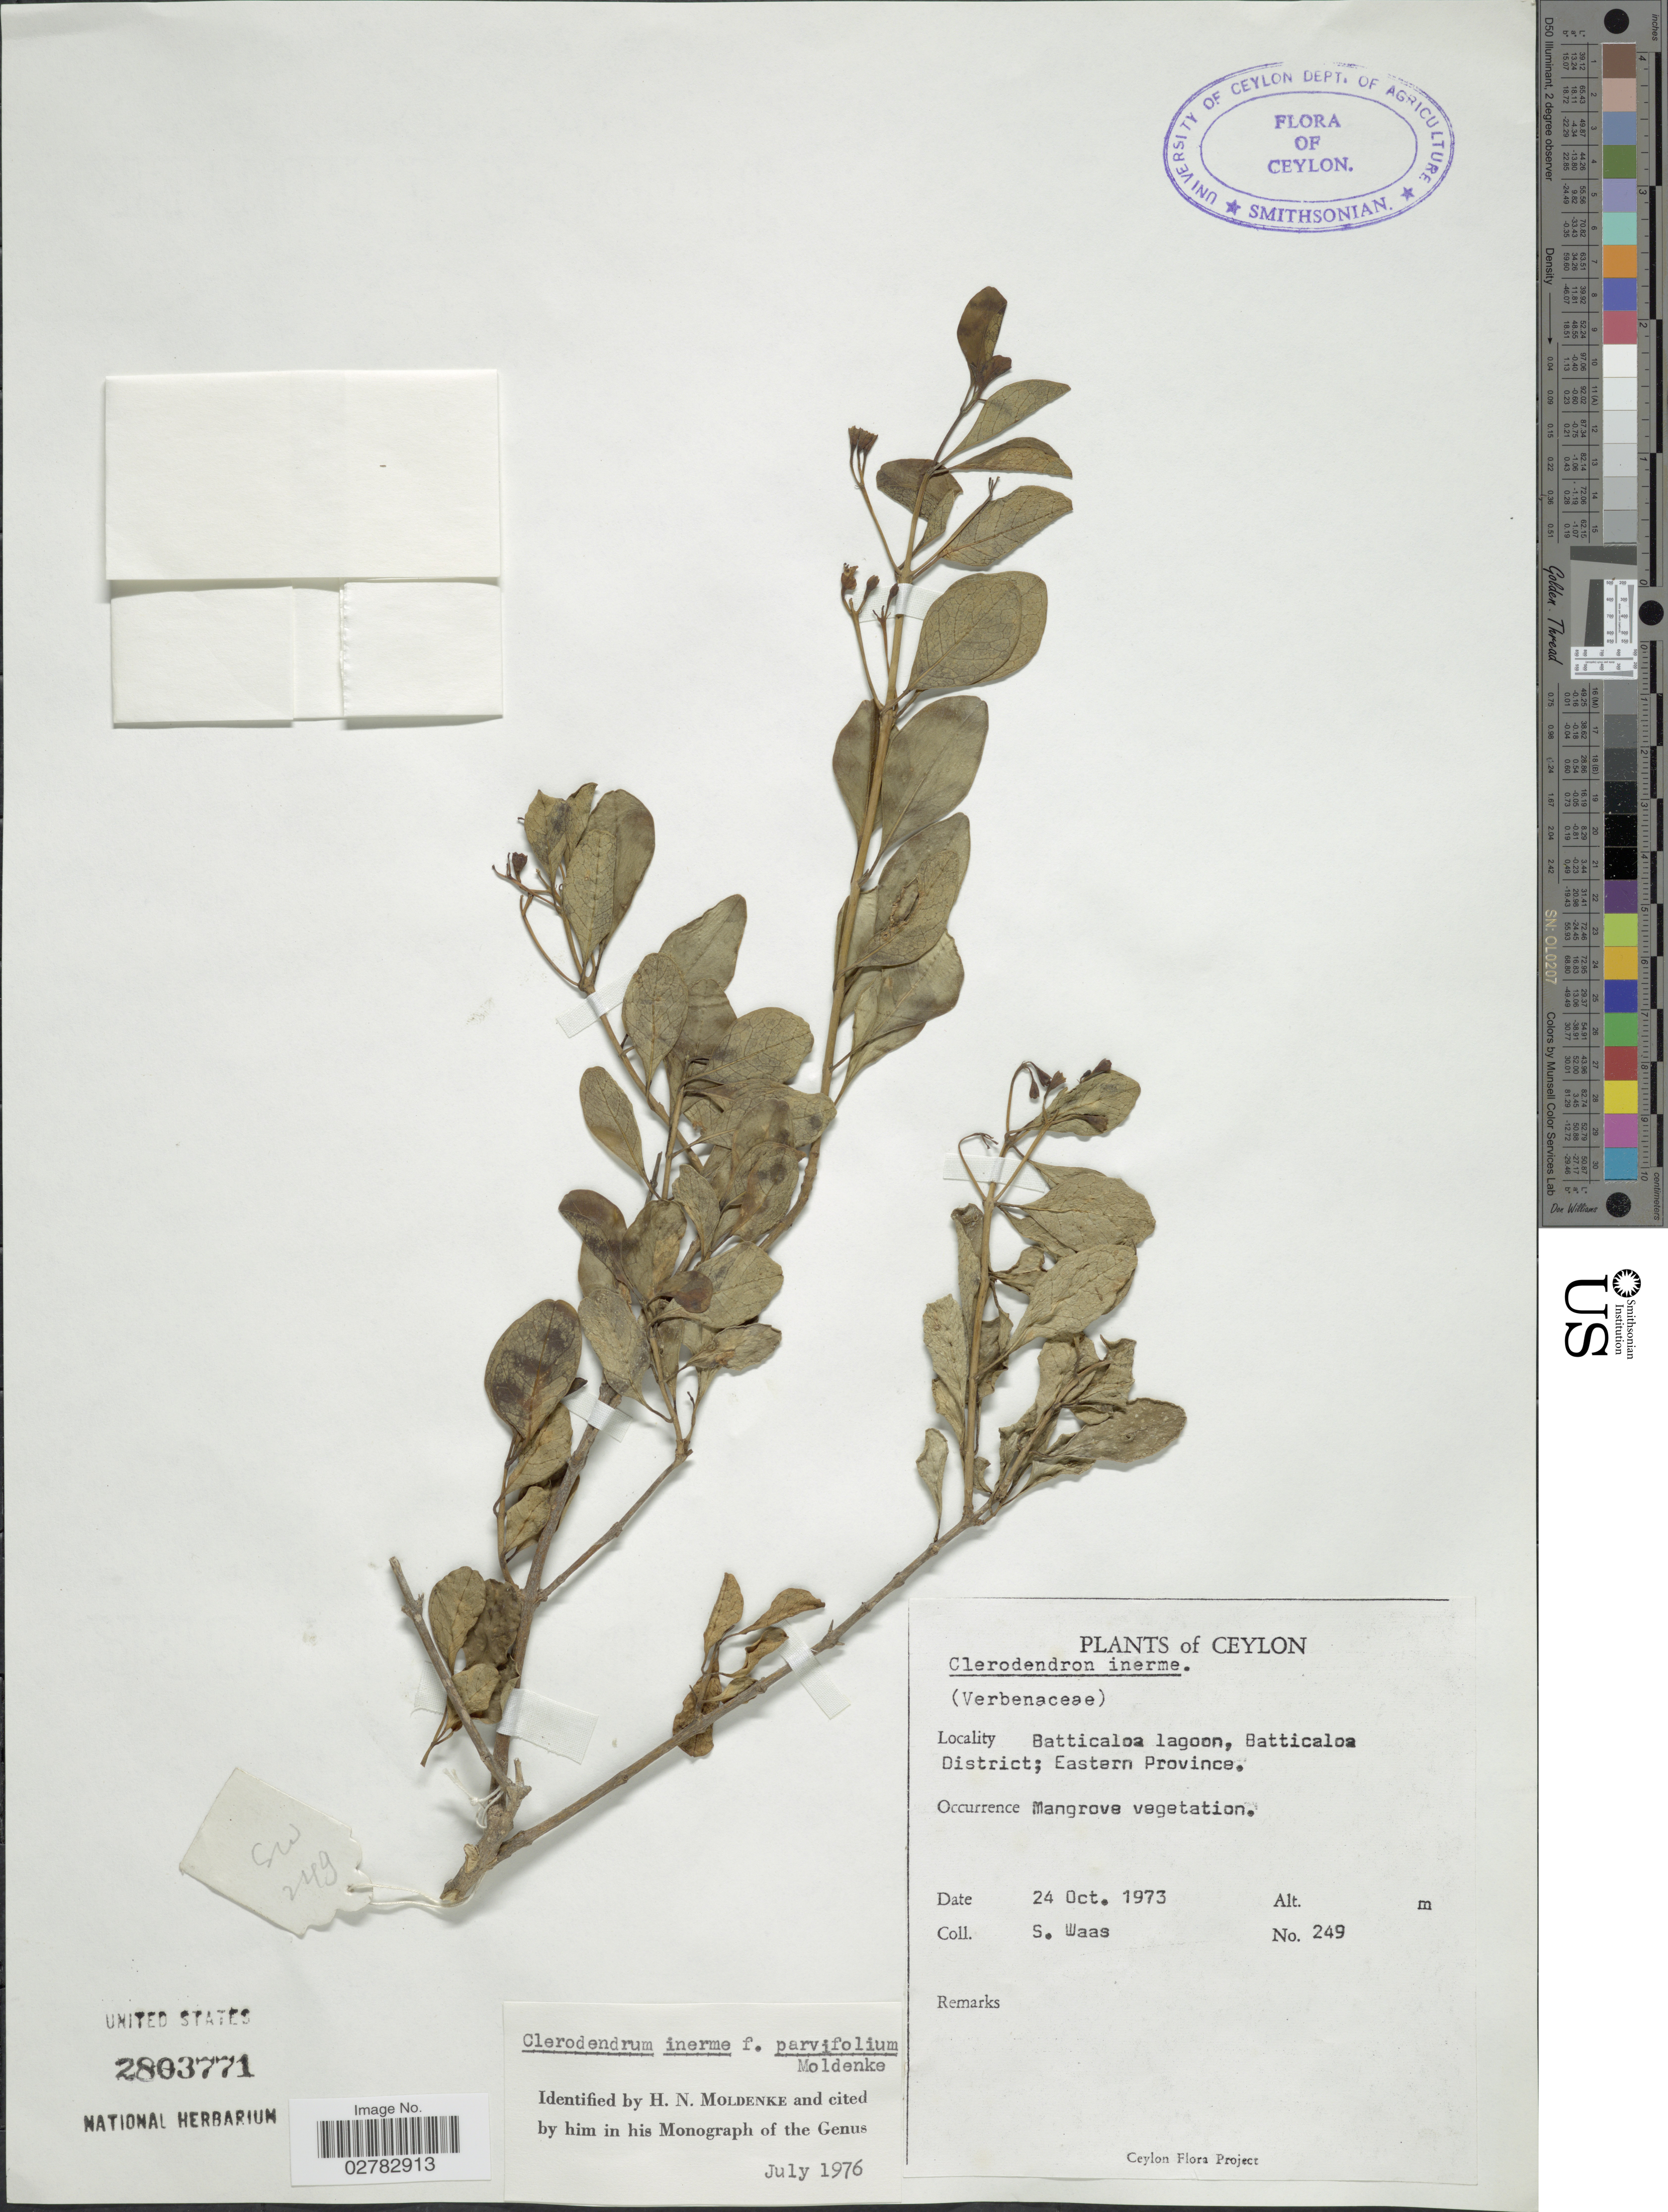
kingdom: Plantae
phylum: Tracheophyta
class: Magnoliopsida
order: Lamiales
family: Lamiaceae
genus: Clerodendrum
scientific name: Clerodendrum inerme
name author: (L.) Gaertn.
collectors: S. Waas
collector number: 249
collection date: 1973-10-24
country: Sri Lanka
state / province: Eastern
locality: Ceylon. Batticaloa lagoon, Batticaloa District.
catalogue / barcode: US 2803771